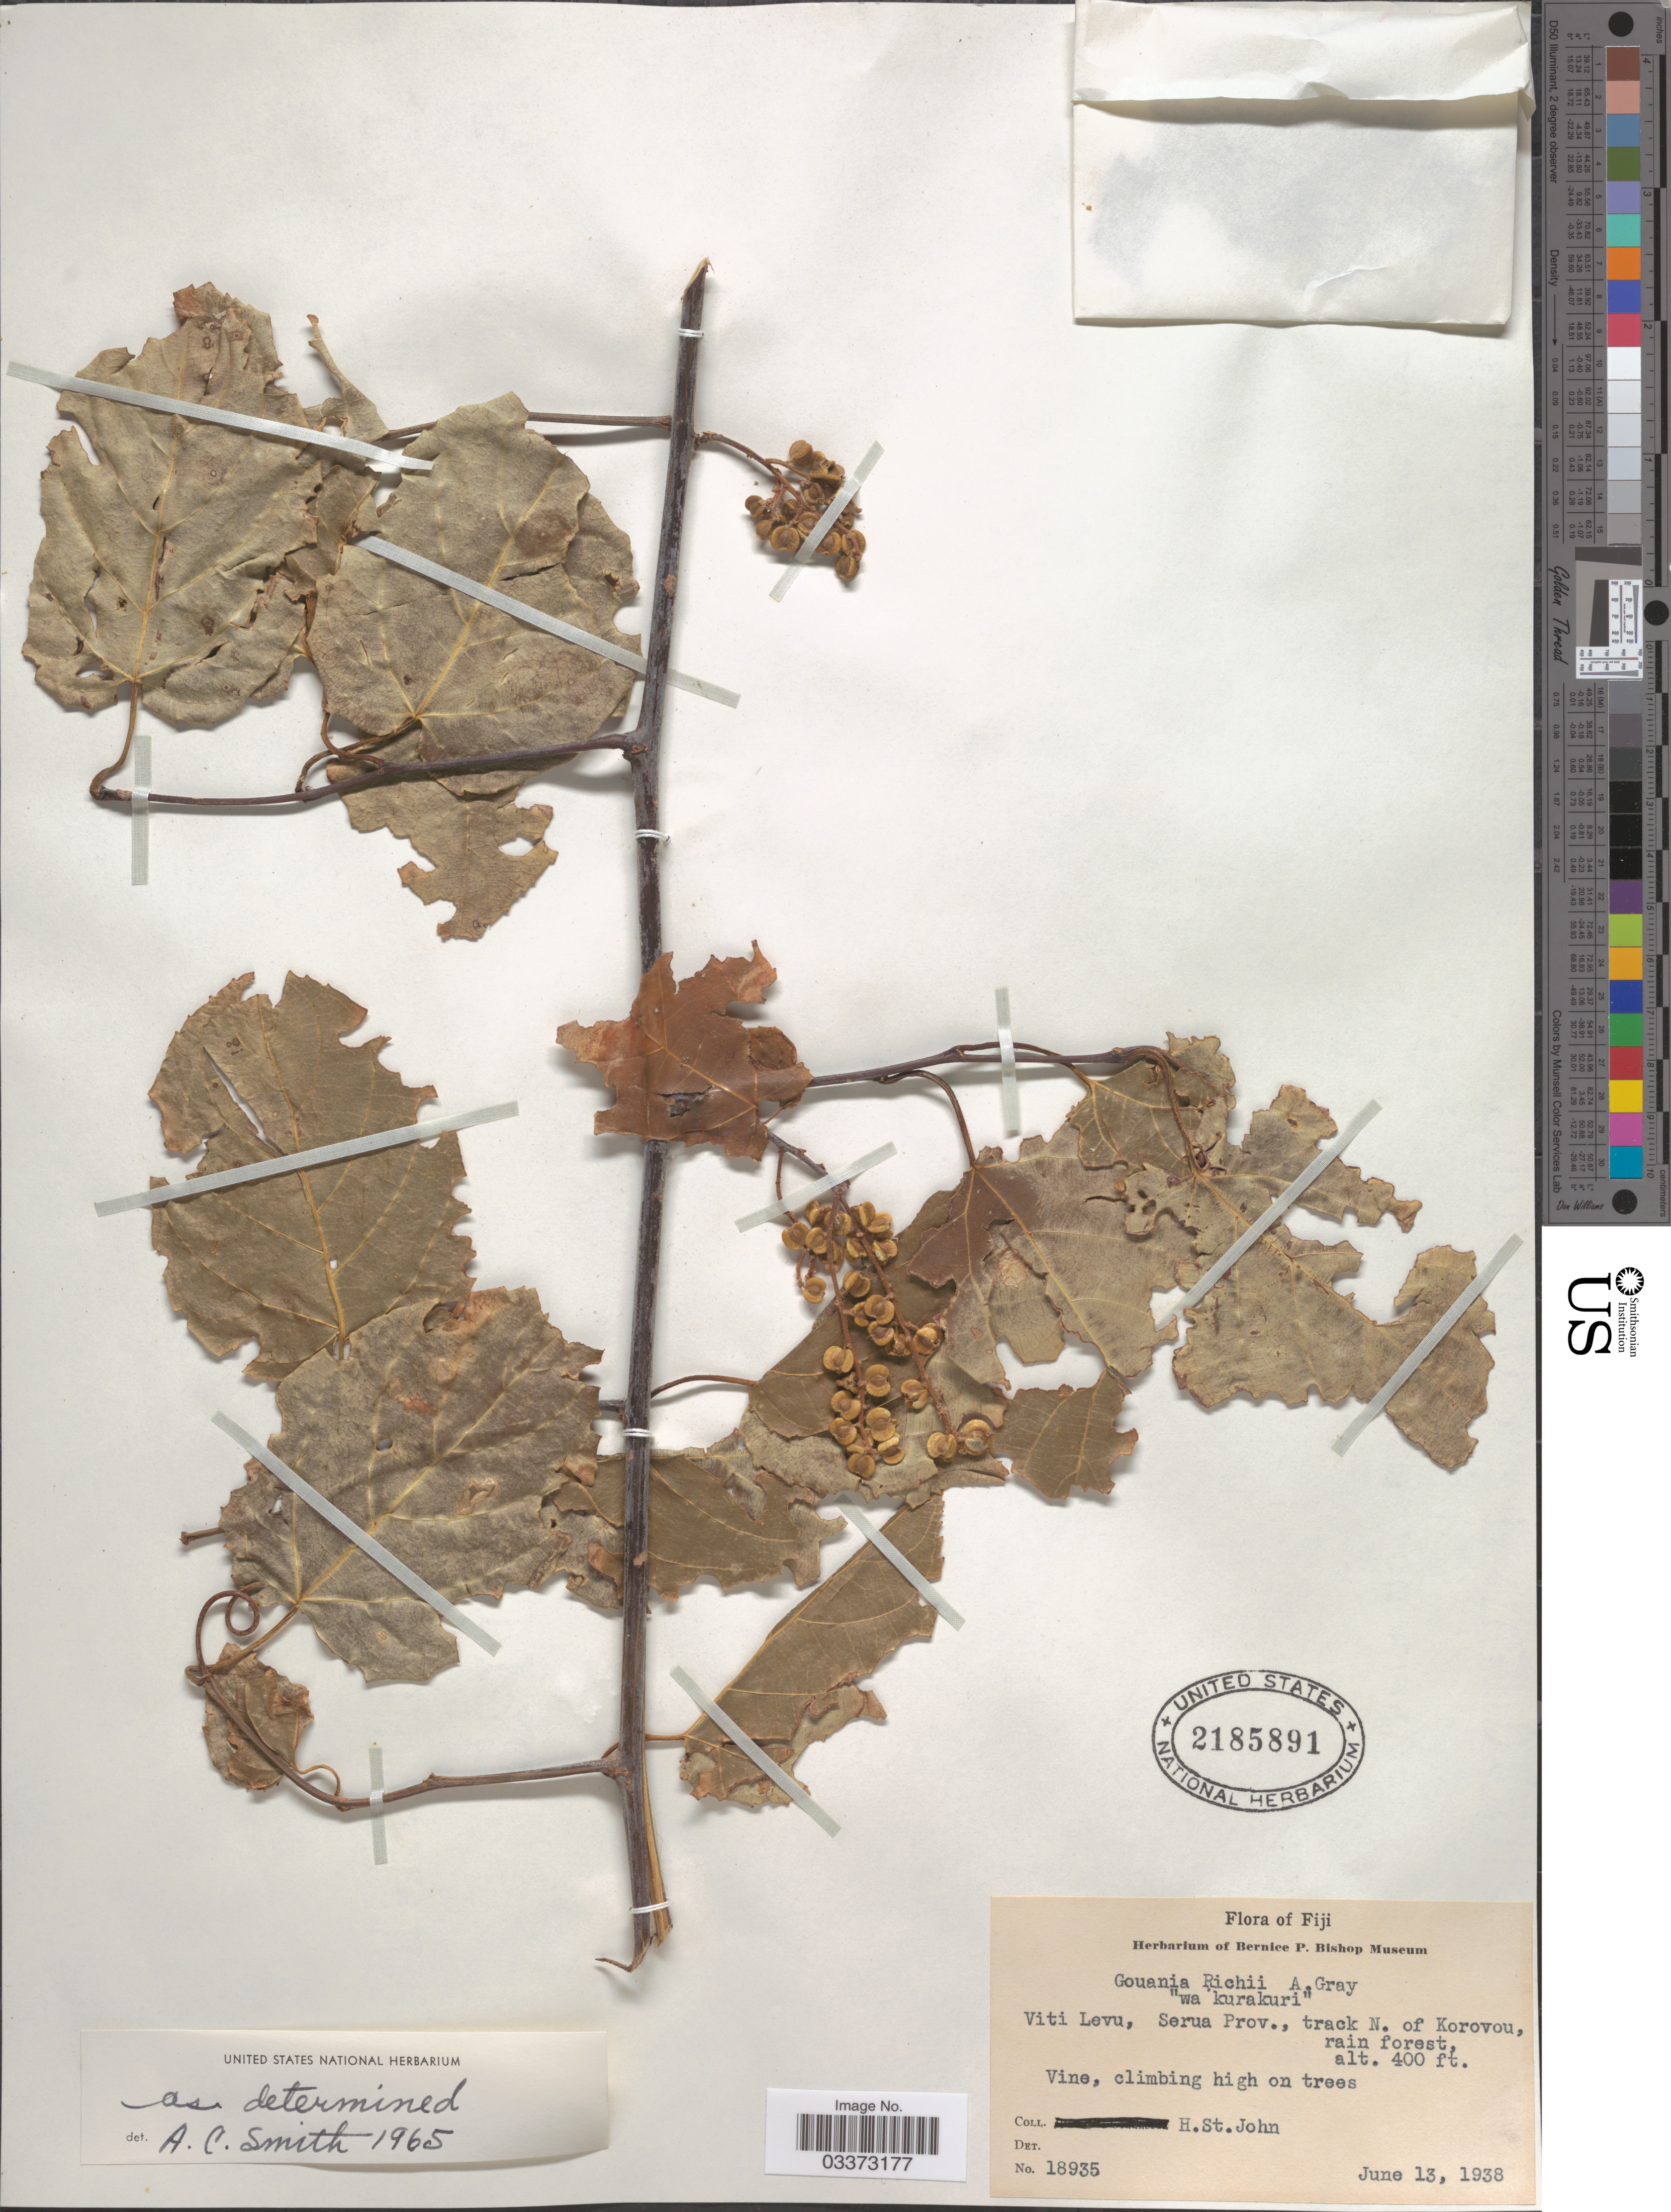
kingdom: Plantae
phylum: Tracheophyta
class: Magnoliopsida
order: Rosales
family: Rhamnaceae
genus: Gouania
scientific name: Gouania richii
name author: A. Gray in Wilkes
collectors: H. St. John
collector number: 18935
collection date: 1938-06-13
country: Fiji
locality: Viti Levu, Serua Prov., track N. of Korovou.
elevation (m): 122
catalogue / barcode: US 2185891